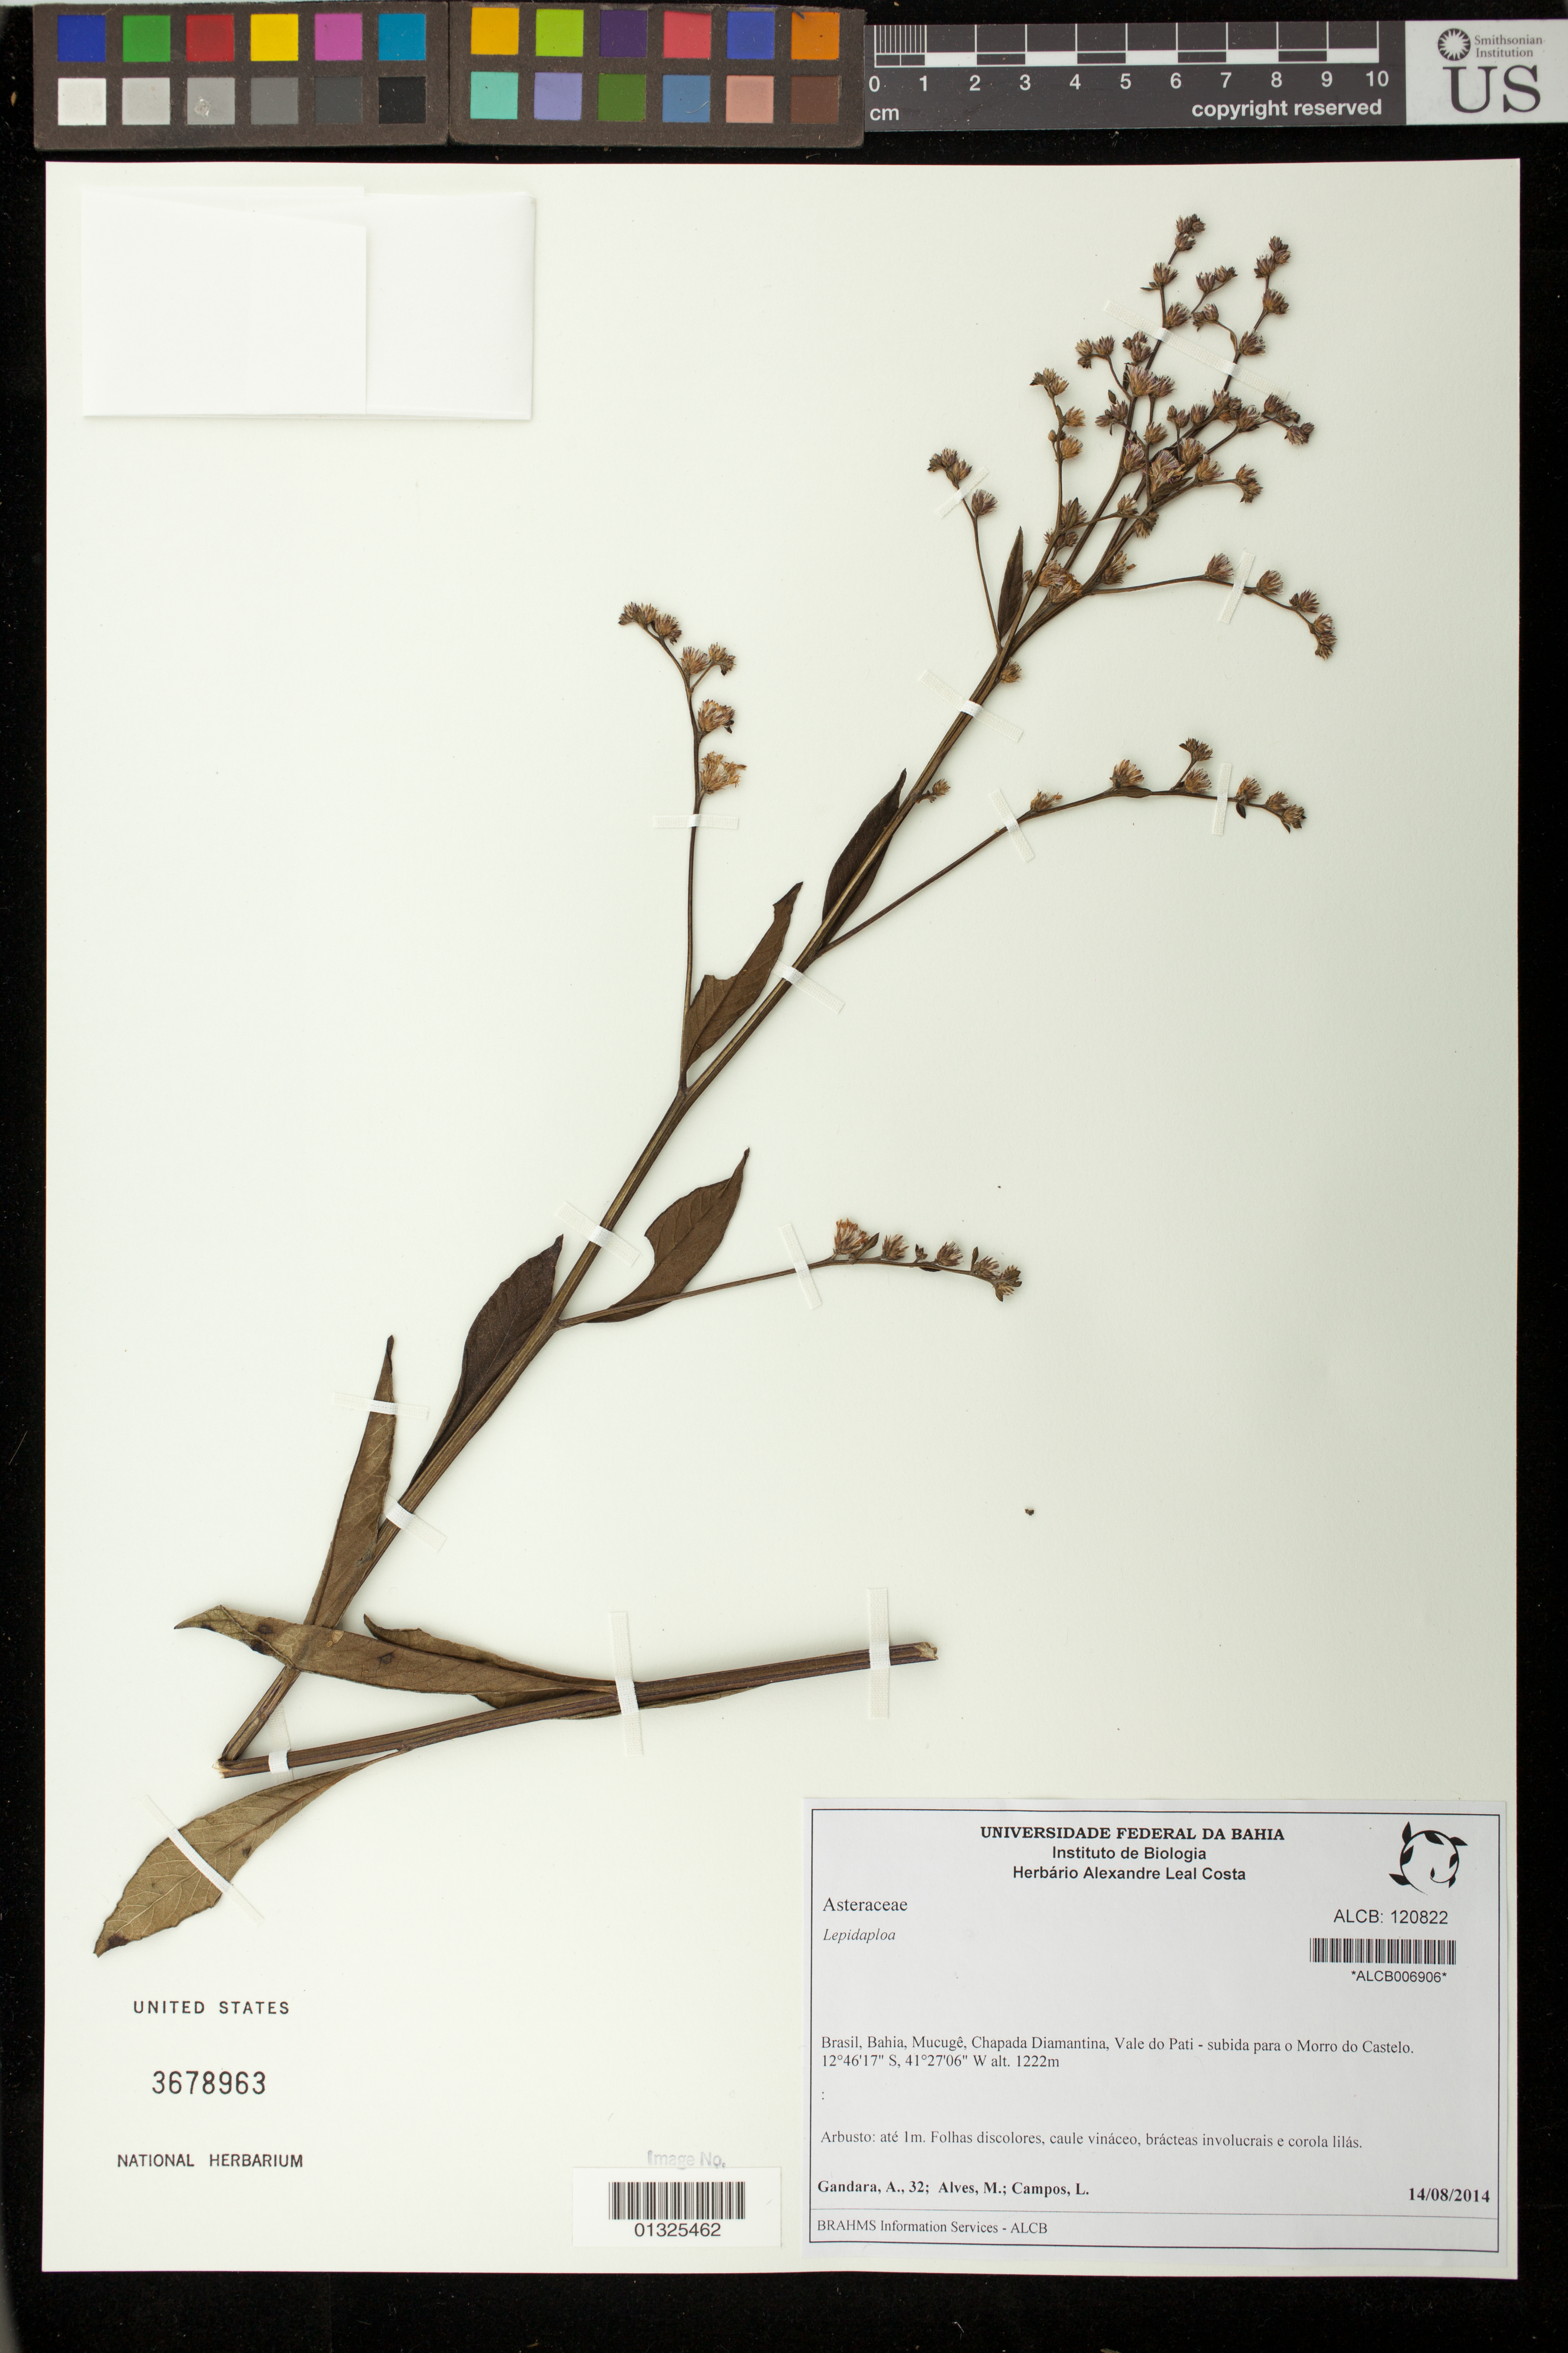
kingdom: Plantae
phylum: Tracheophyta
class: Magnoliopsida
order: Asterales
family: Asteraceae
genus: Lepidaploa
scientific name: Lepidaploa sp.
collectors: A. Gándara, M. Alves & L. Campos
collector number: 32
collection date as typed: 14 August 2014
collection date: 2014-08-14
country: Brazil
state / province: Bahia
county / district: Mucugê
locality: Chapada Diamantina, Vale do Pait-subida para o Morro do Castelo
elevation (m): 1222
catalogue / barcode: US 3678963